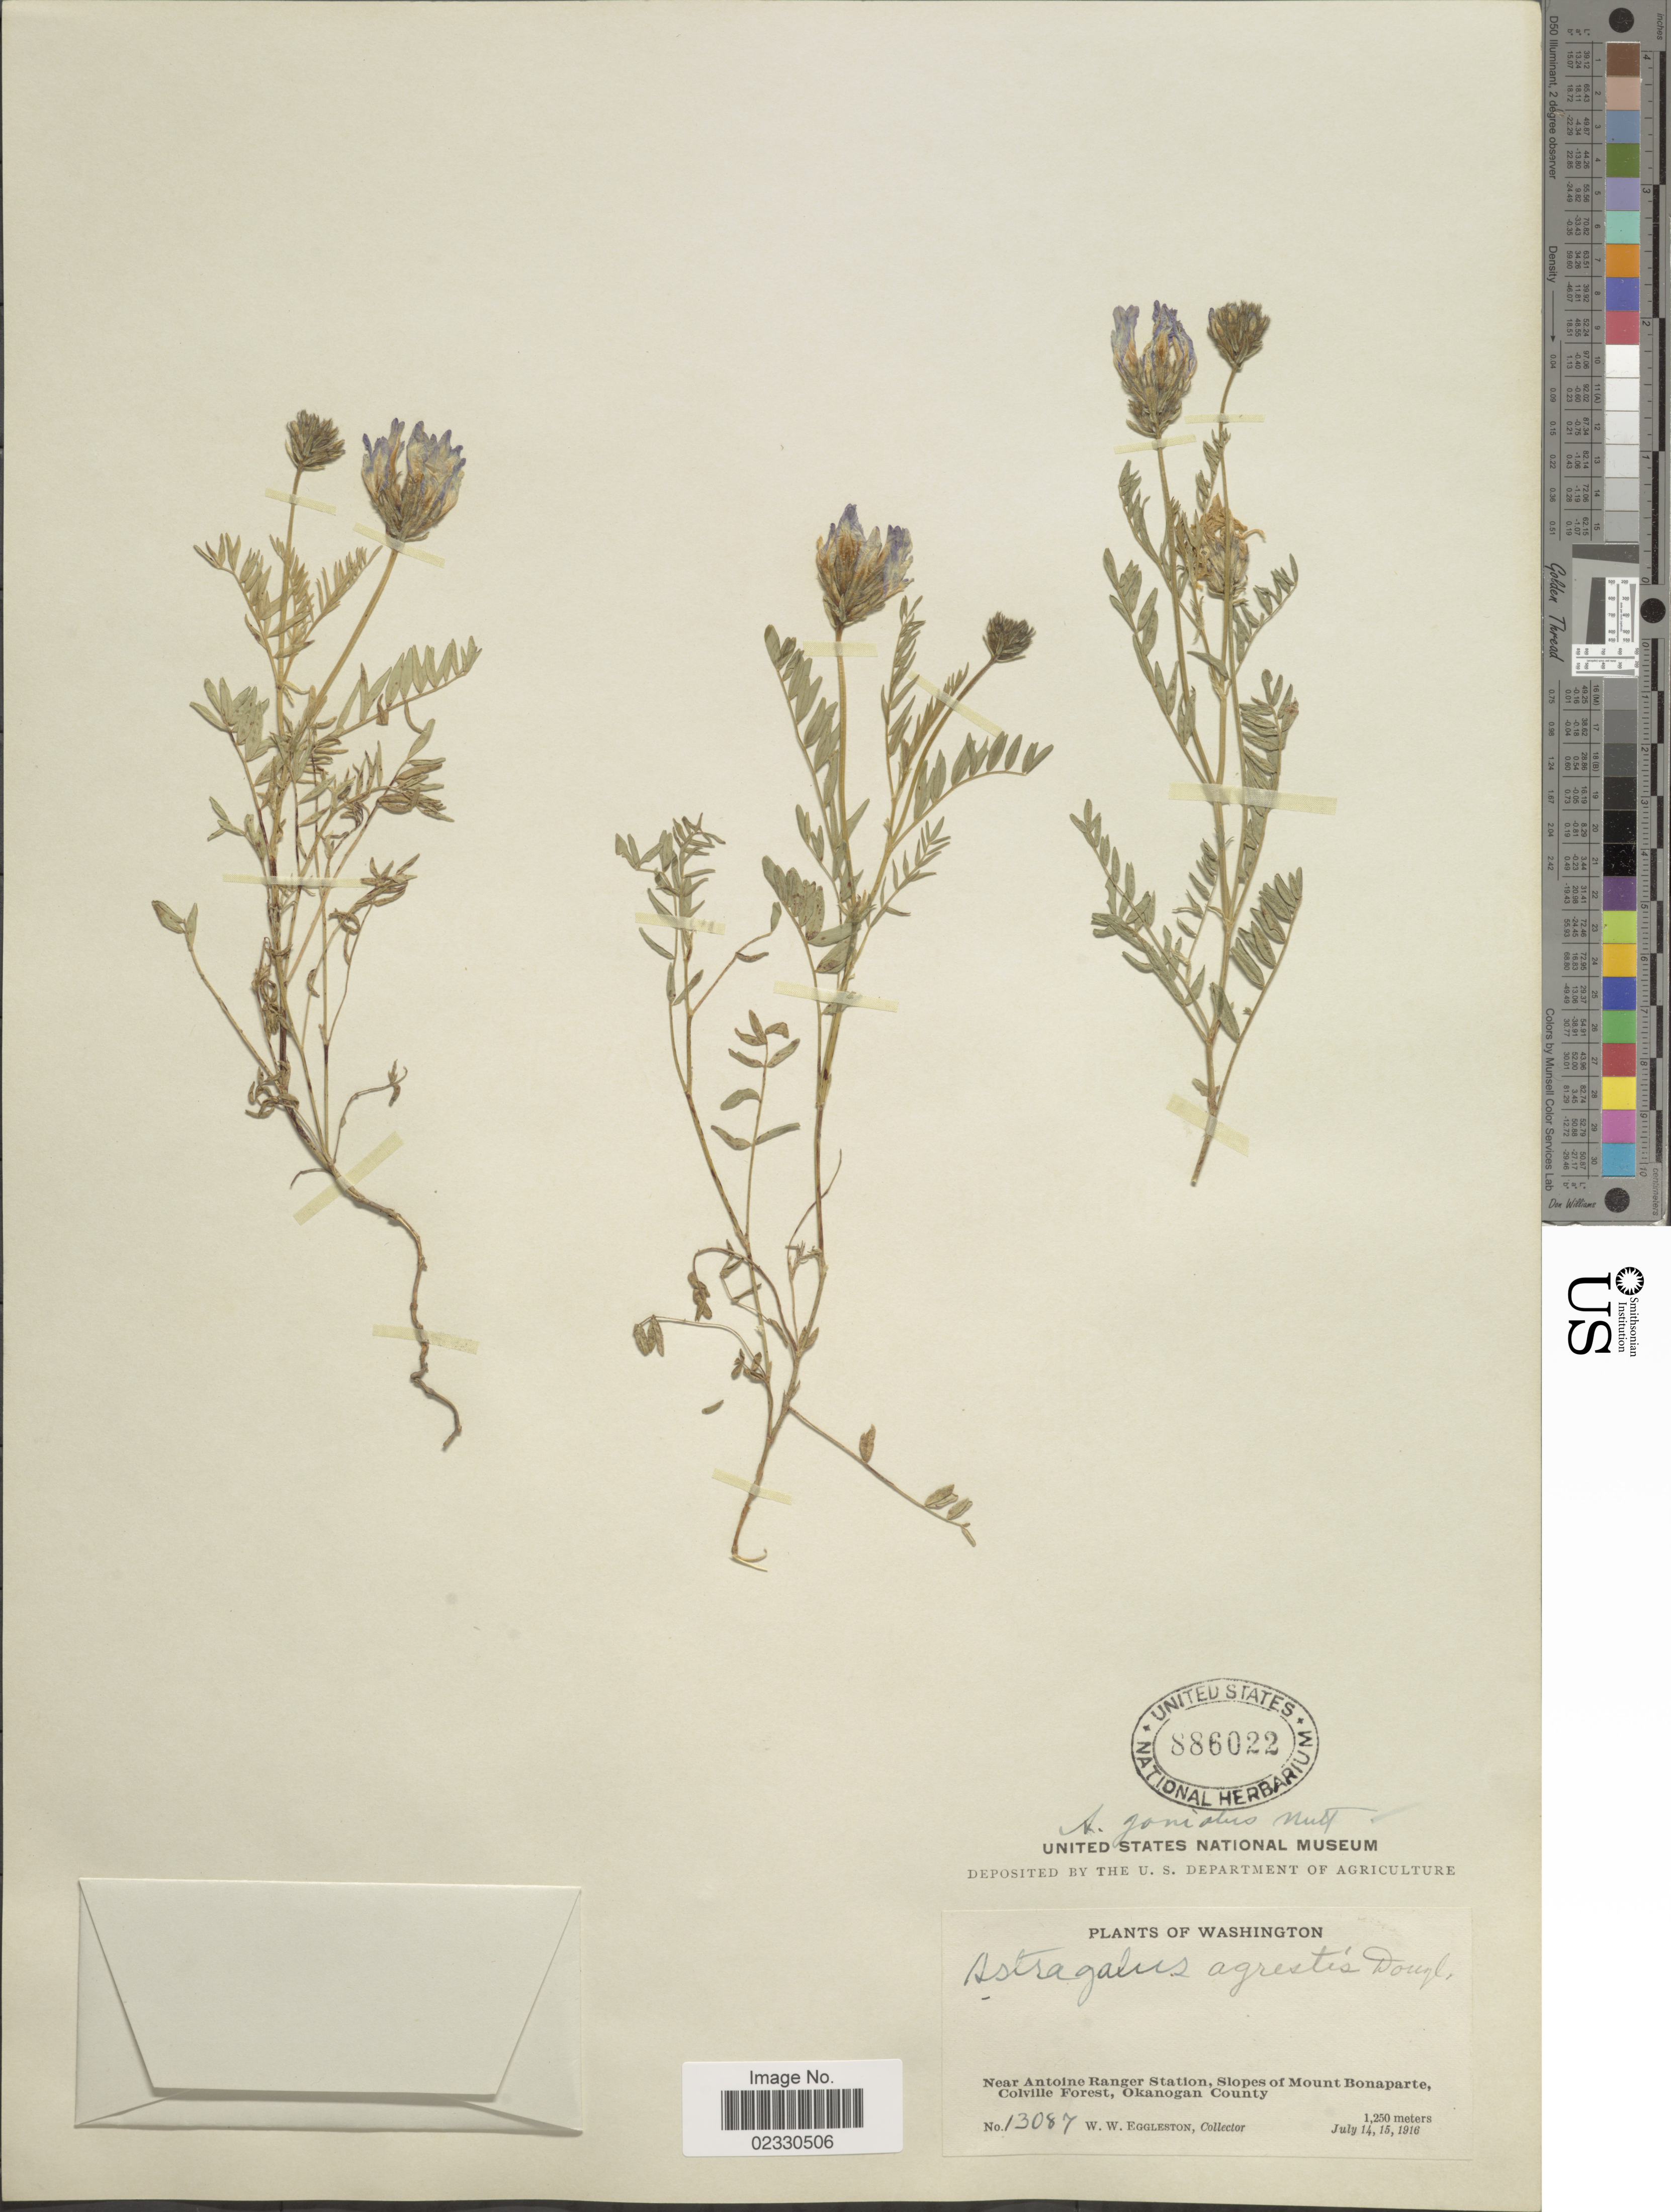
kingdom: Plantae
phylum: Tracheophyta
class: Magnoliopsida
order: Fabales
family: Fabaceae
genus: Astragalus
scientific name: Astragalus dasyglottis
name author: DC.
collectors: W. W. Eggleston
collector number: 13087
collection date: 1916-07-14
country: United States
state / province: Washington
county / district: Okanogan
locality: Near Antoine Ranger Station, Slopes of Mount Bonaparte, Colville Forest, Okanogan County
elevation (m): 1250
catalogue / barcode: US 886022